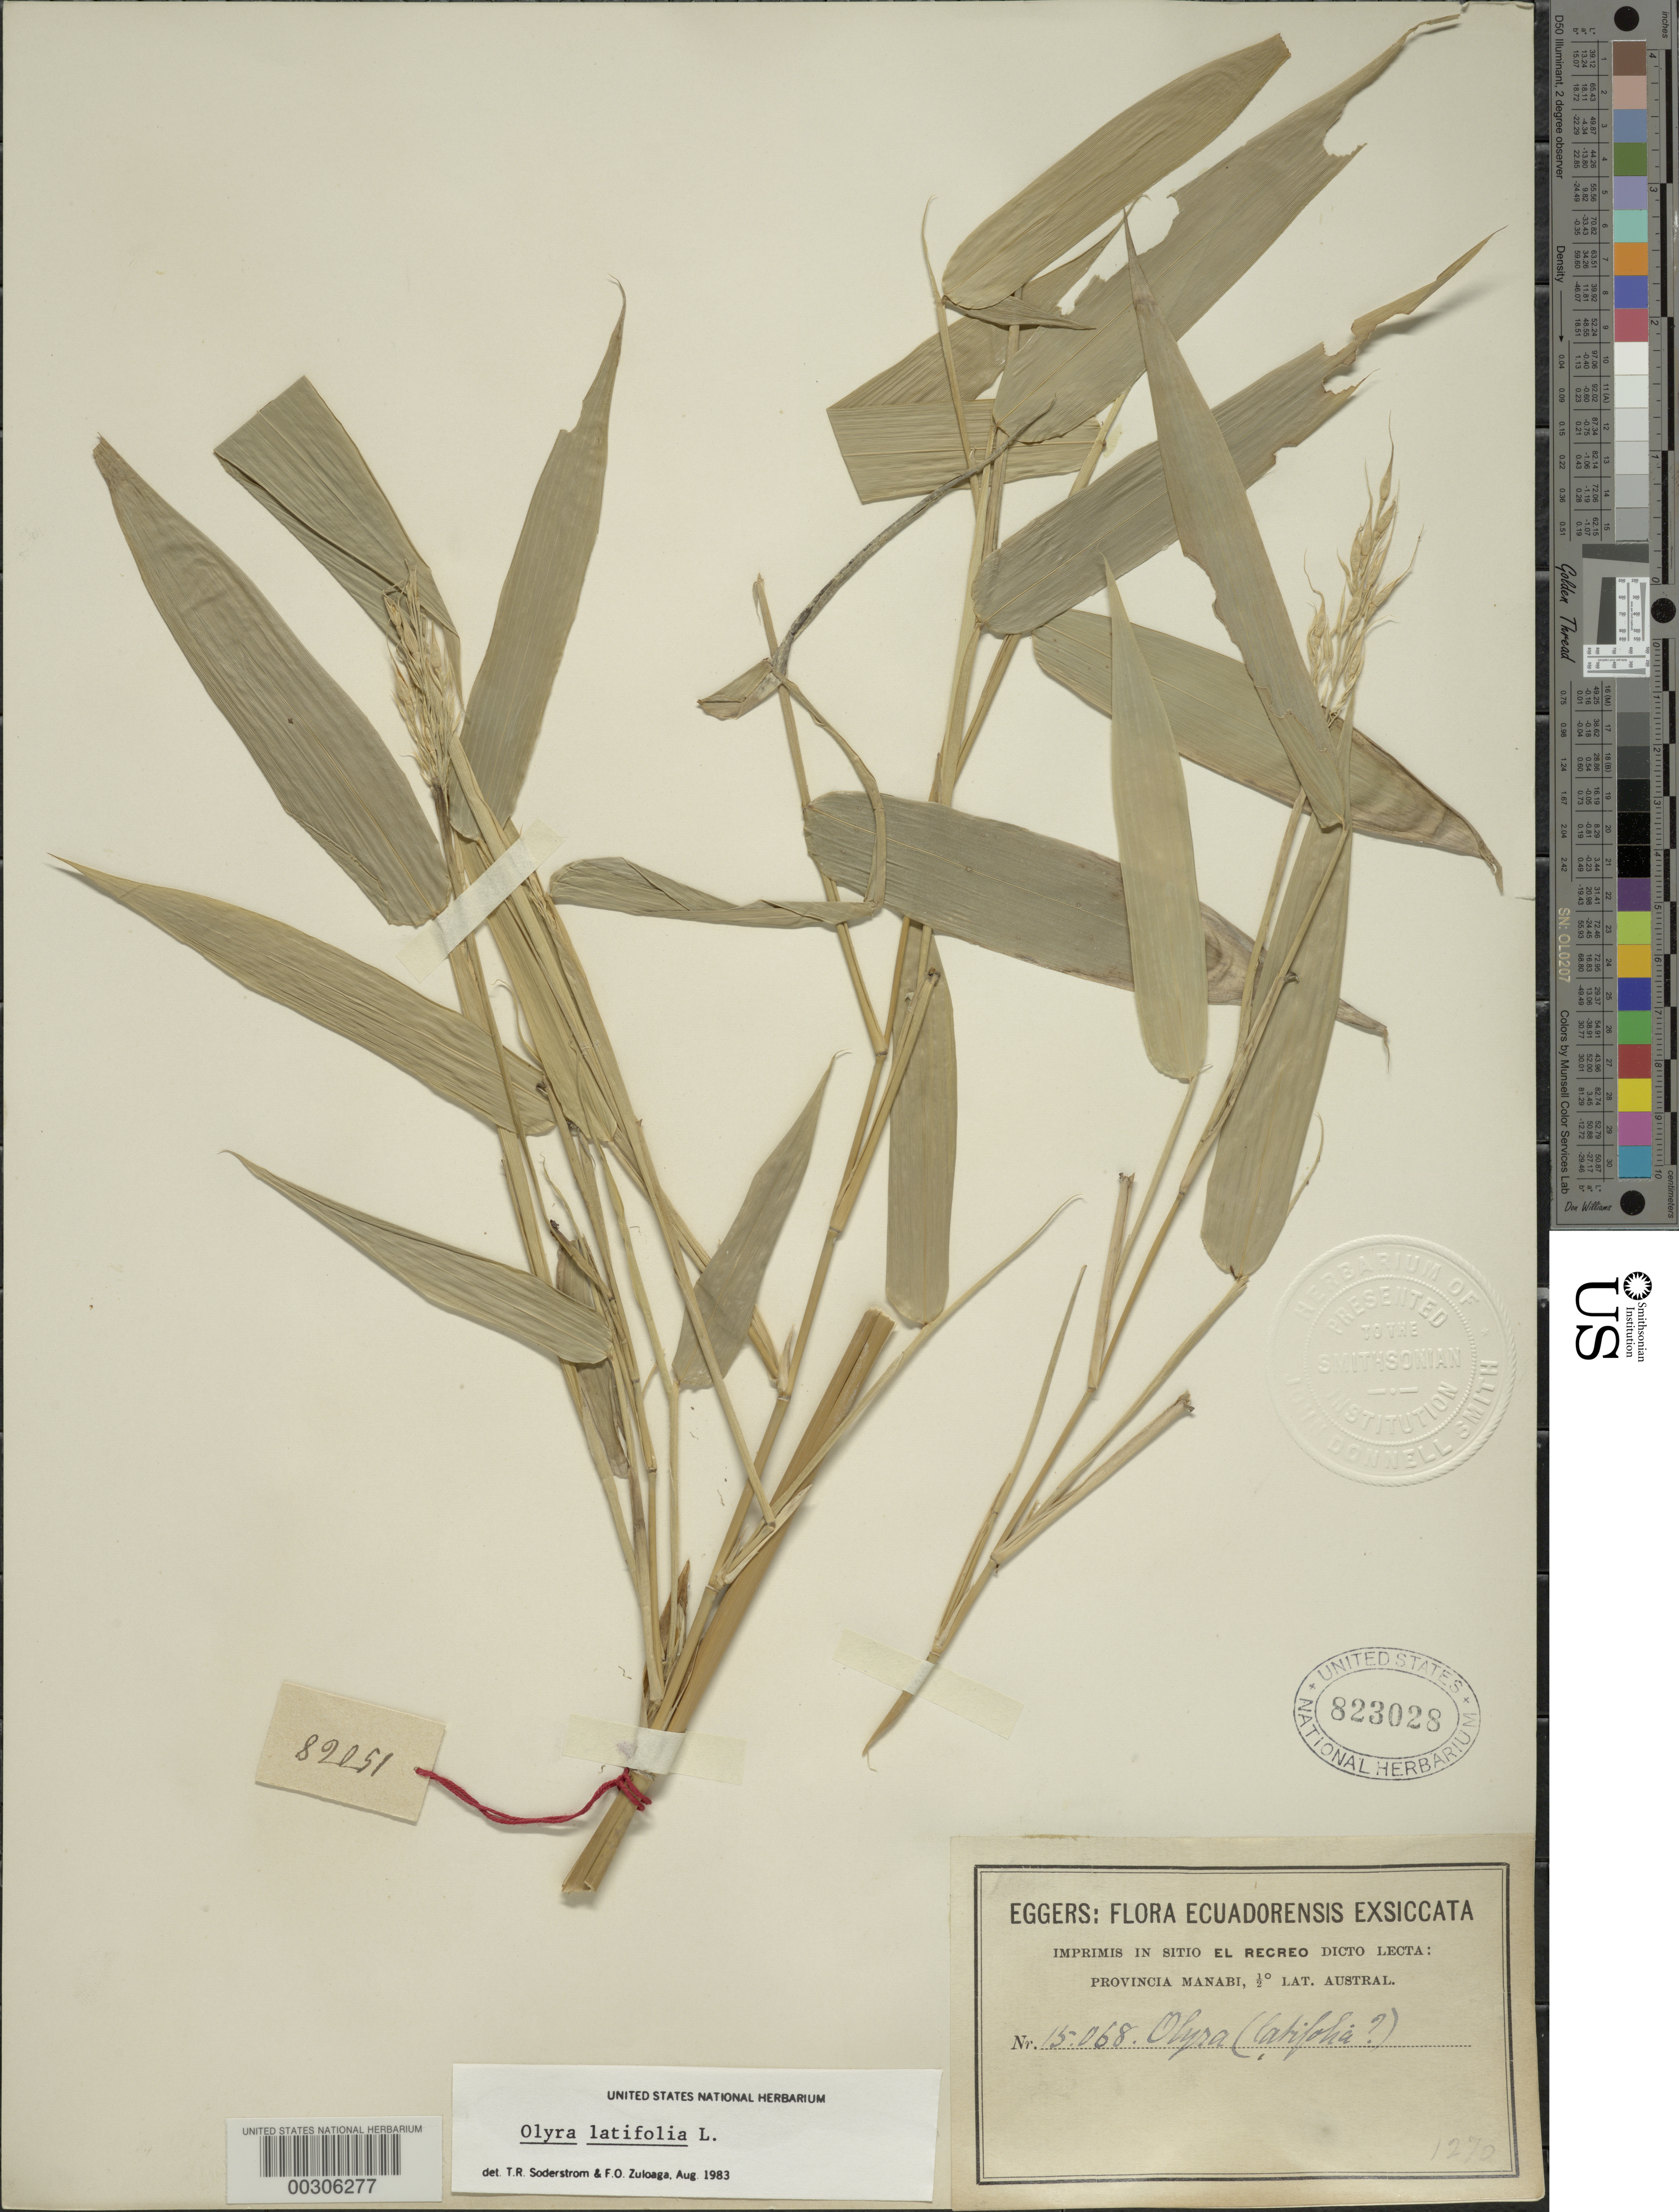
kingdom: Plantae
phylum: Tracheophyta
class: Liliopsida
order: Poales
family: Poaceae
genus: Olyra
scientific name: Olyra latifolia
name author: L.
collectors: H. F. A. von Eggers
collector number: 15068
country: Ecuador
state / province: Manabí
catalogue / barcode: US 823028